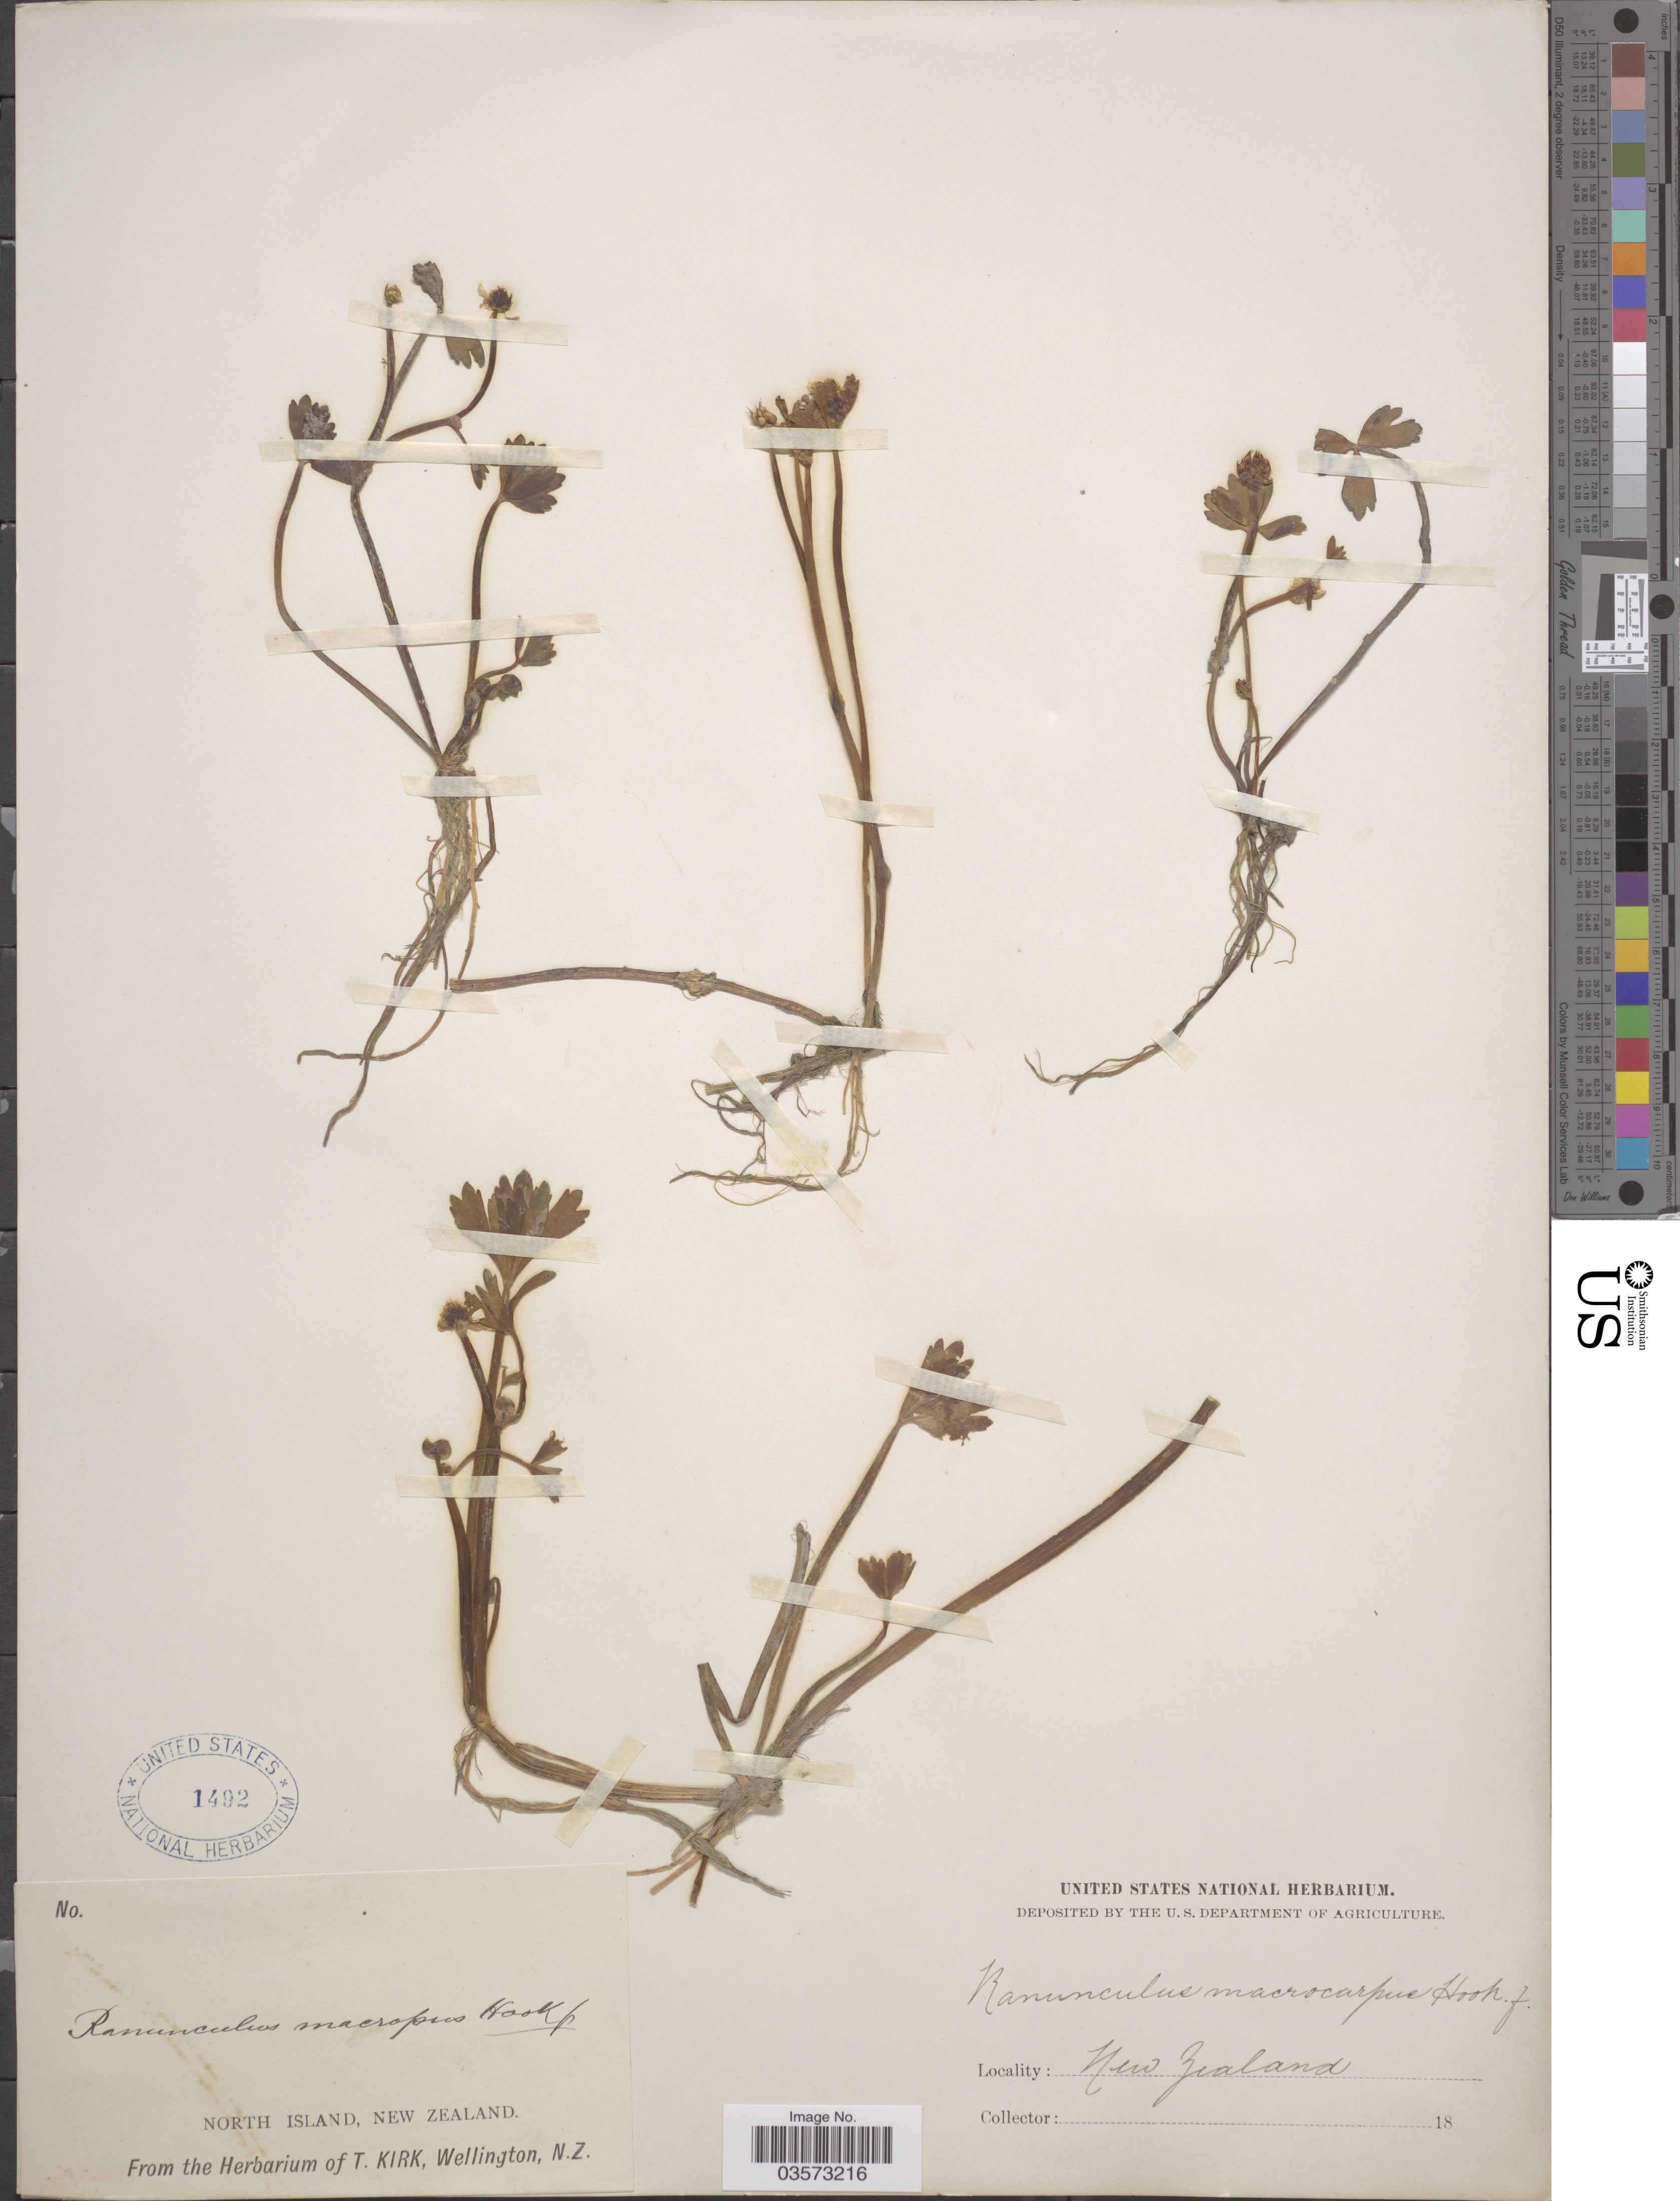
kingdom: Plantae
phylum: Tracheophyta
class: Magnoliopsida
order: Ranunculales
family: Ranunculaceae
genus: Ranunculus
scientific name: Ranunculus macropus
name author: Hook. f.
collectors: ex herb. T. Kirk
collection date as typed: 18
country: New Zealand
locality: North Island.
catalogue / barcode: US 1492